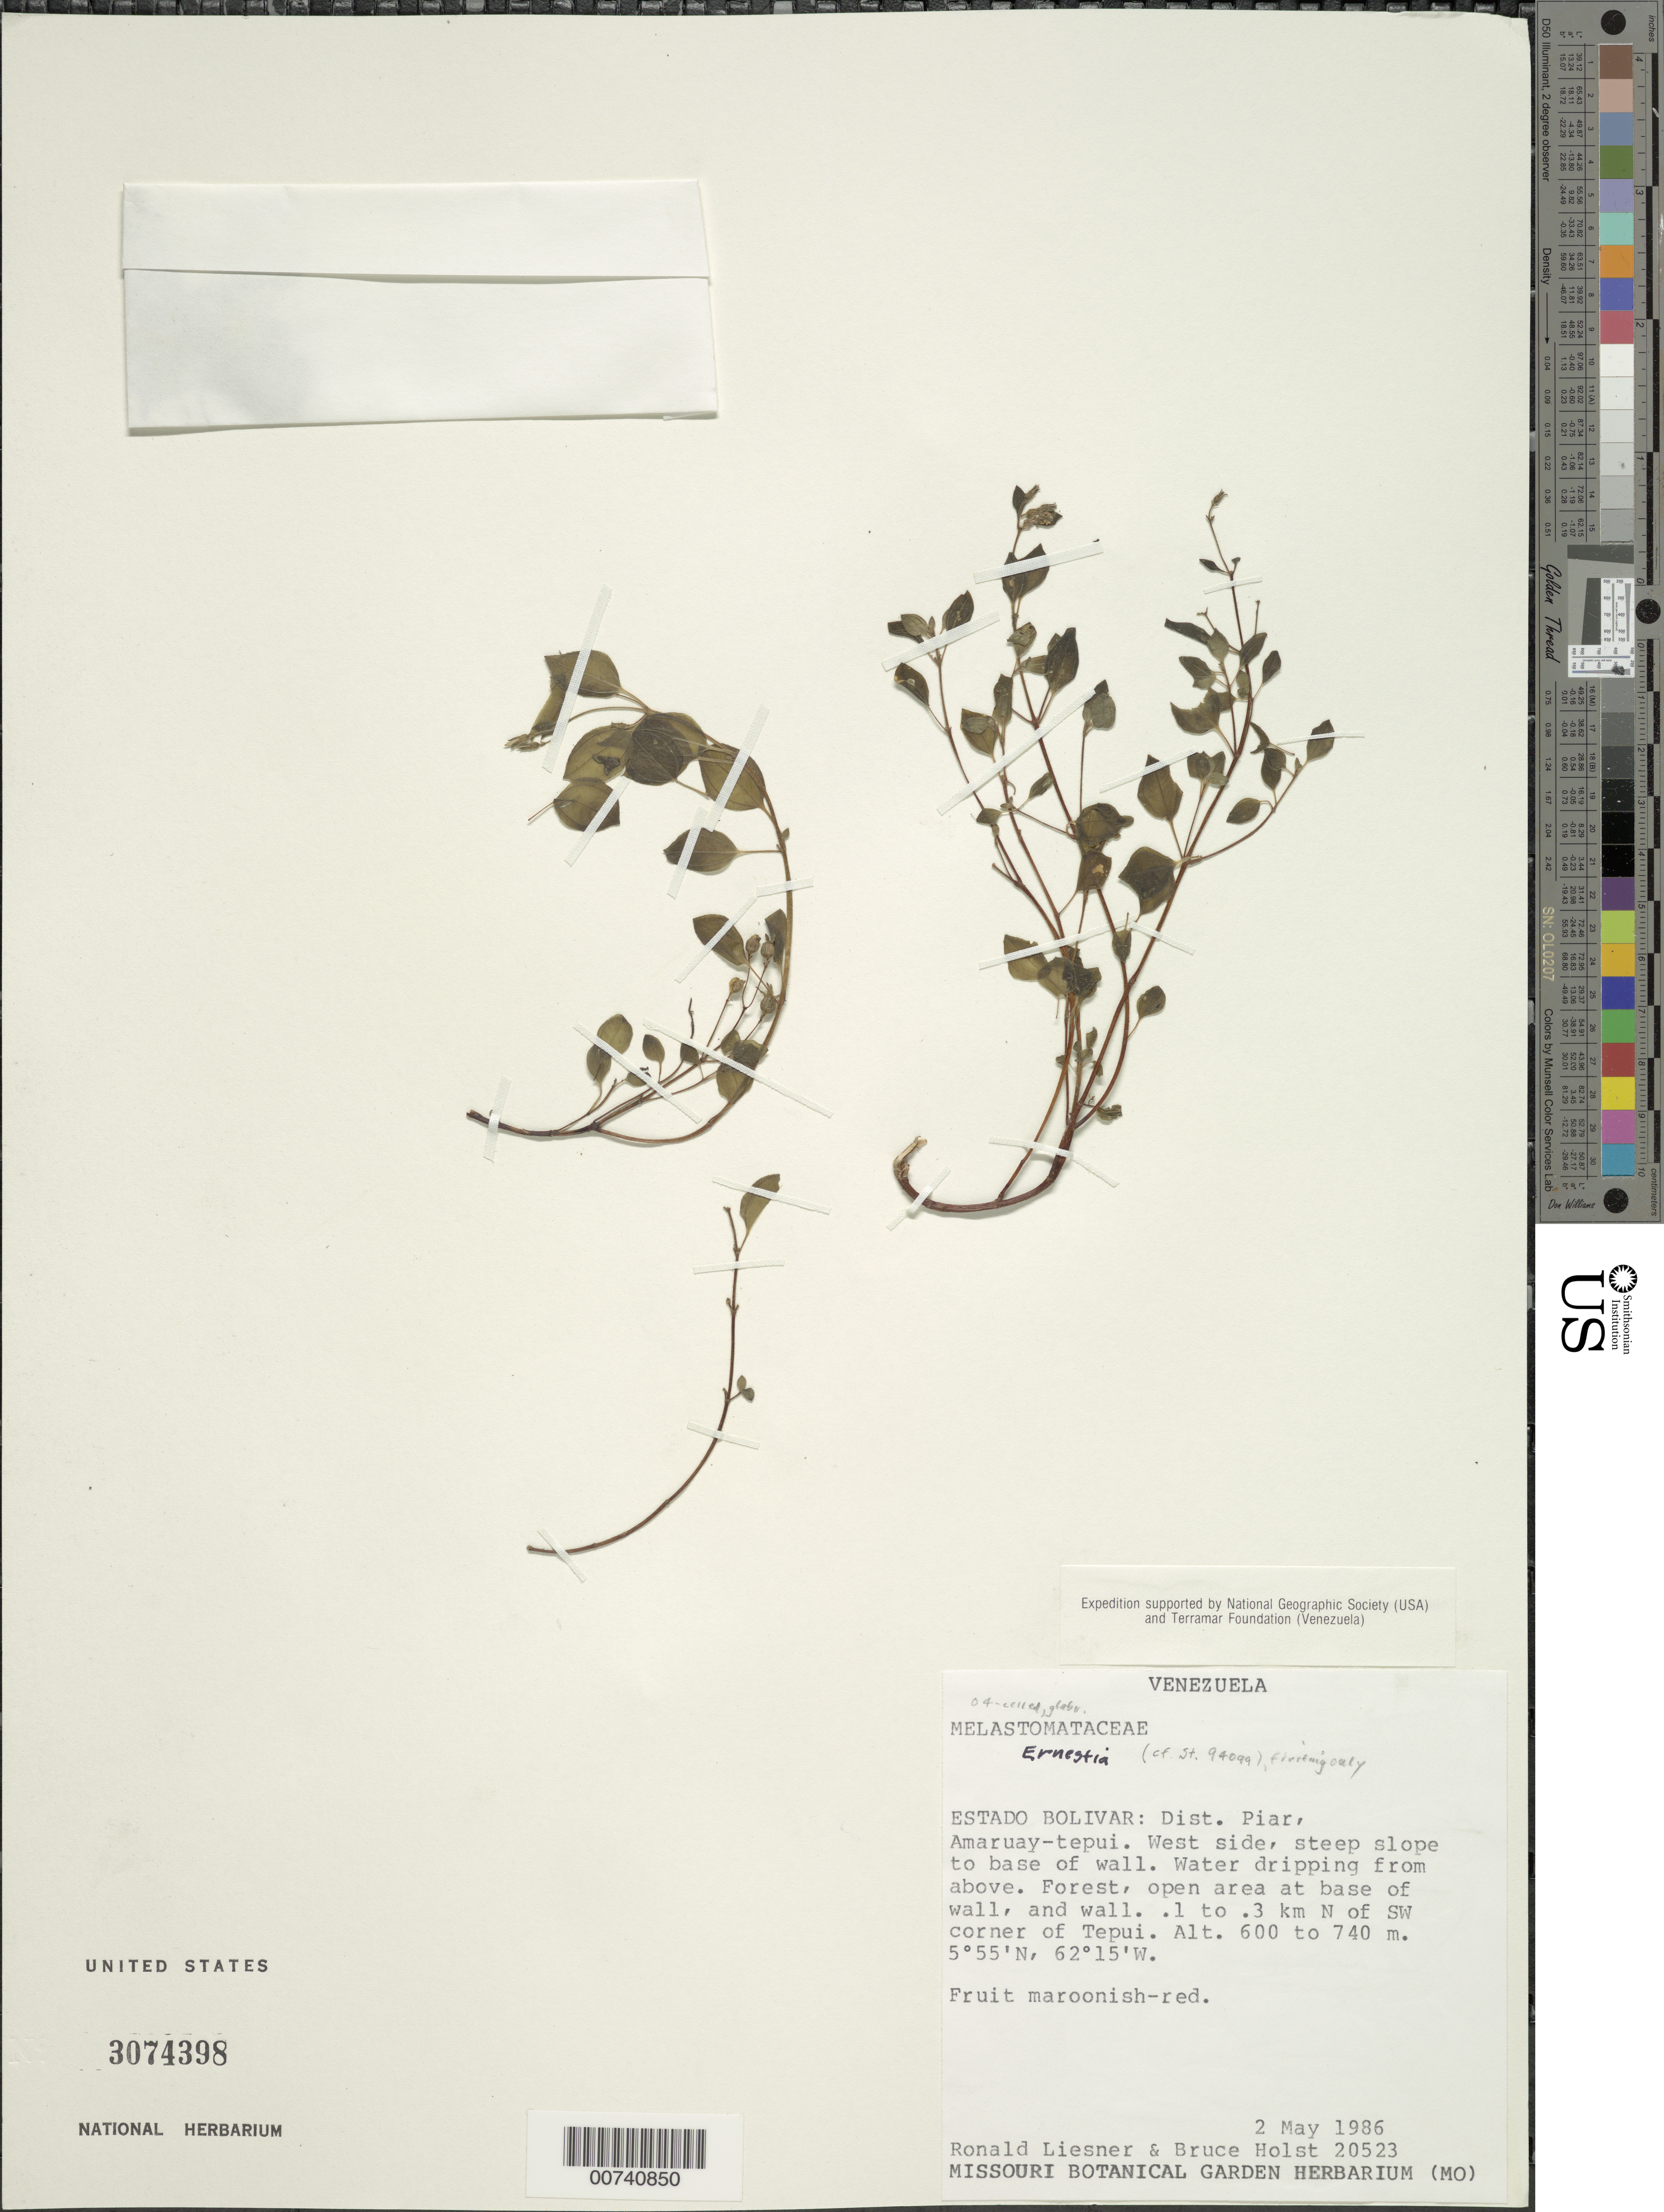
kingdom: Plantae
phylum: Tracheophyta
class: Magnoliopsida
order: Myrtales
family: Melastomataceae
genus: Ernestia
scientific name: Ernestia sp.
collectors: R. L. Liesner & B. Holst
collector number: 20523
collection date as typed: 2-May-86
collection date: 1986-05-02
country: Venezuela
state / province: Bolívar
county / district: Piar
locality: Amaruay-tepuí, W side, 0.1-0.3 km N of SW corner of tepuí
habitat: Forest, open area at base of wall; water dripping from above; west side, steep slope to base of wall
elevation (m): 600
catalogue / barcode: US 3074398